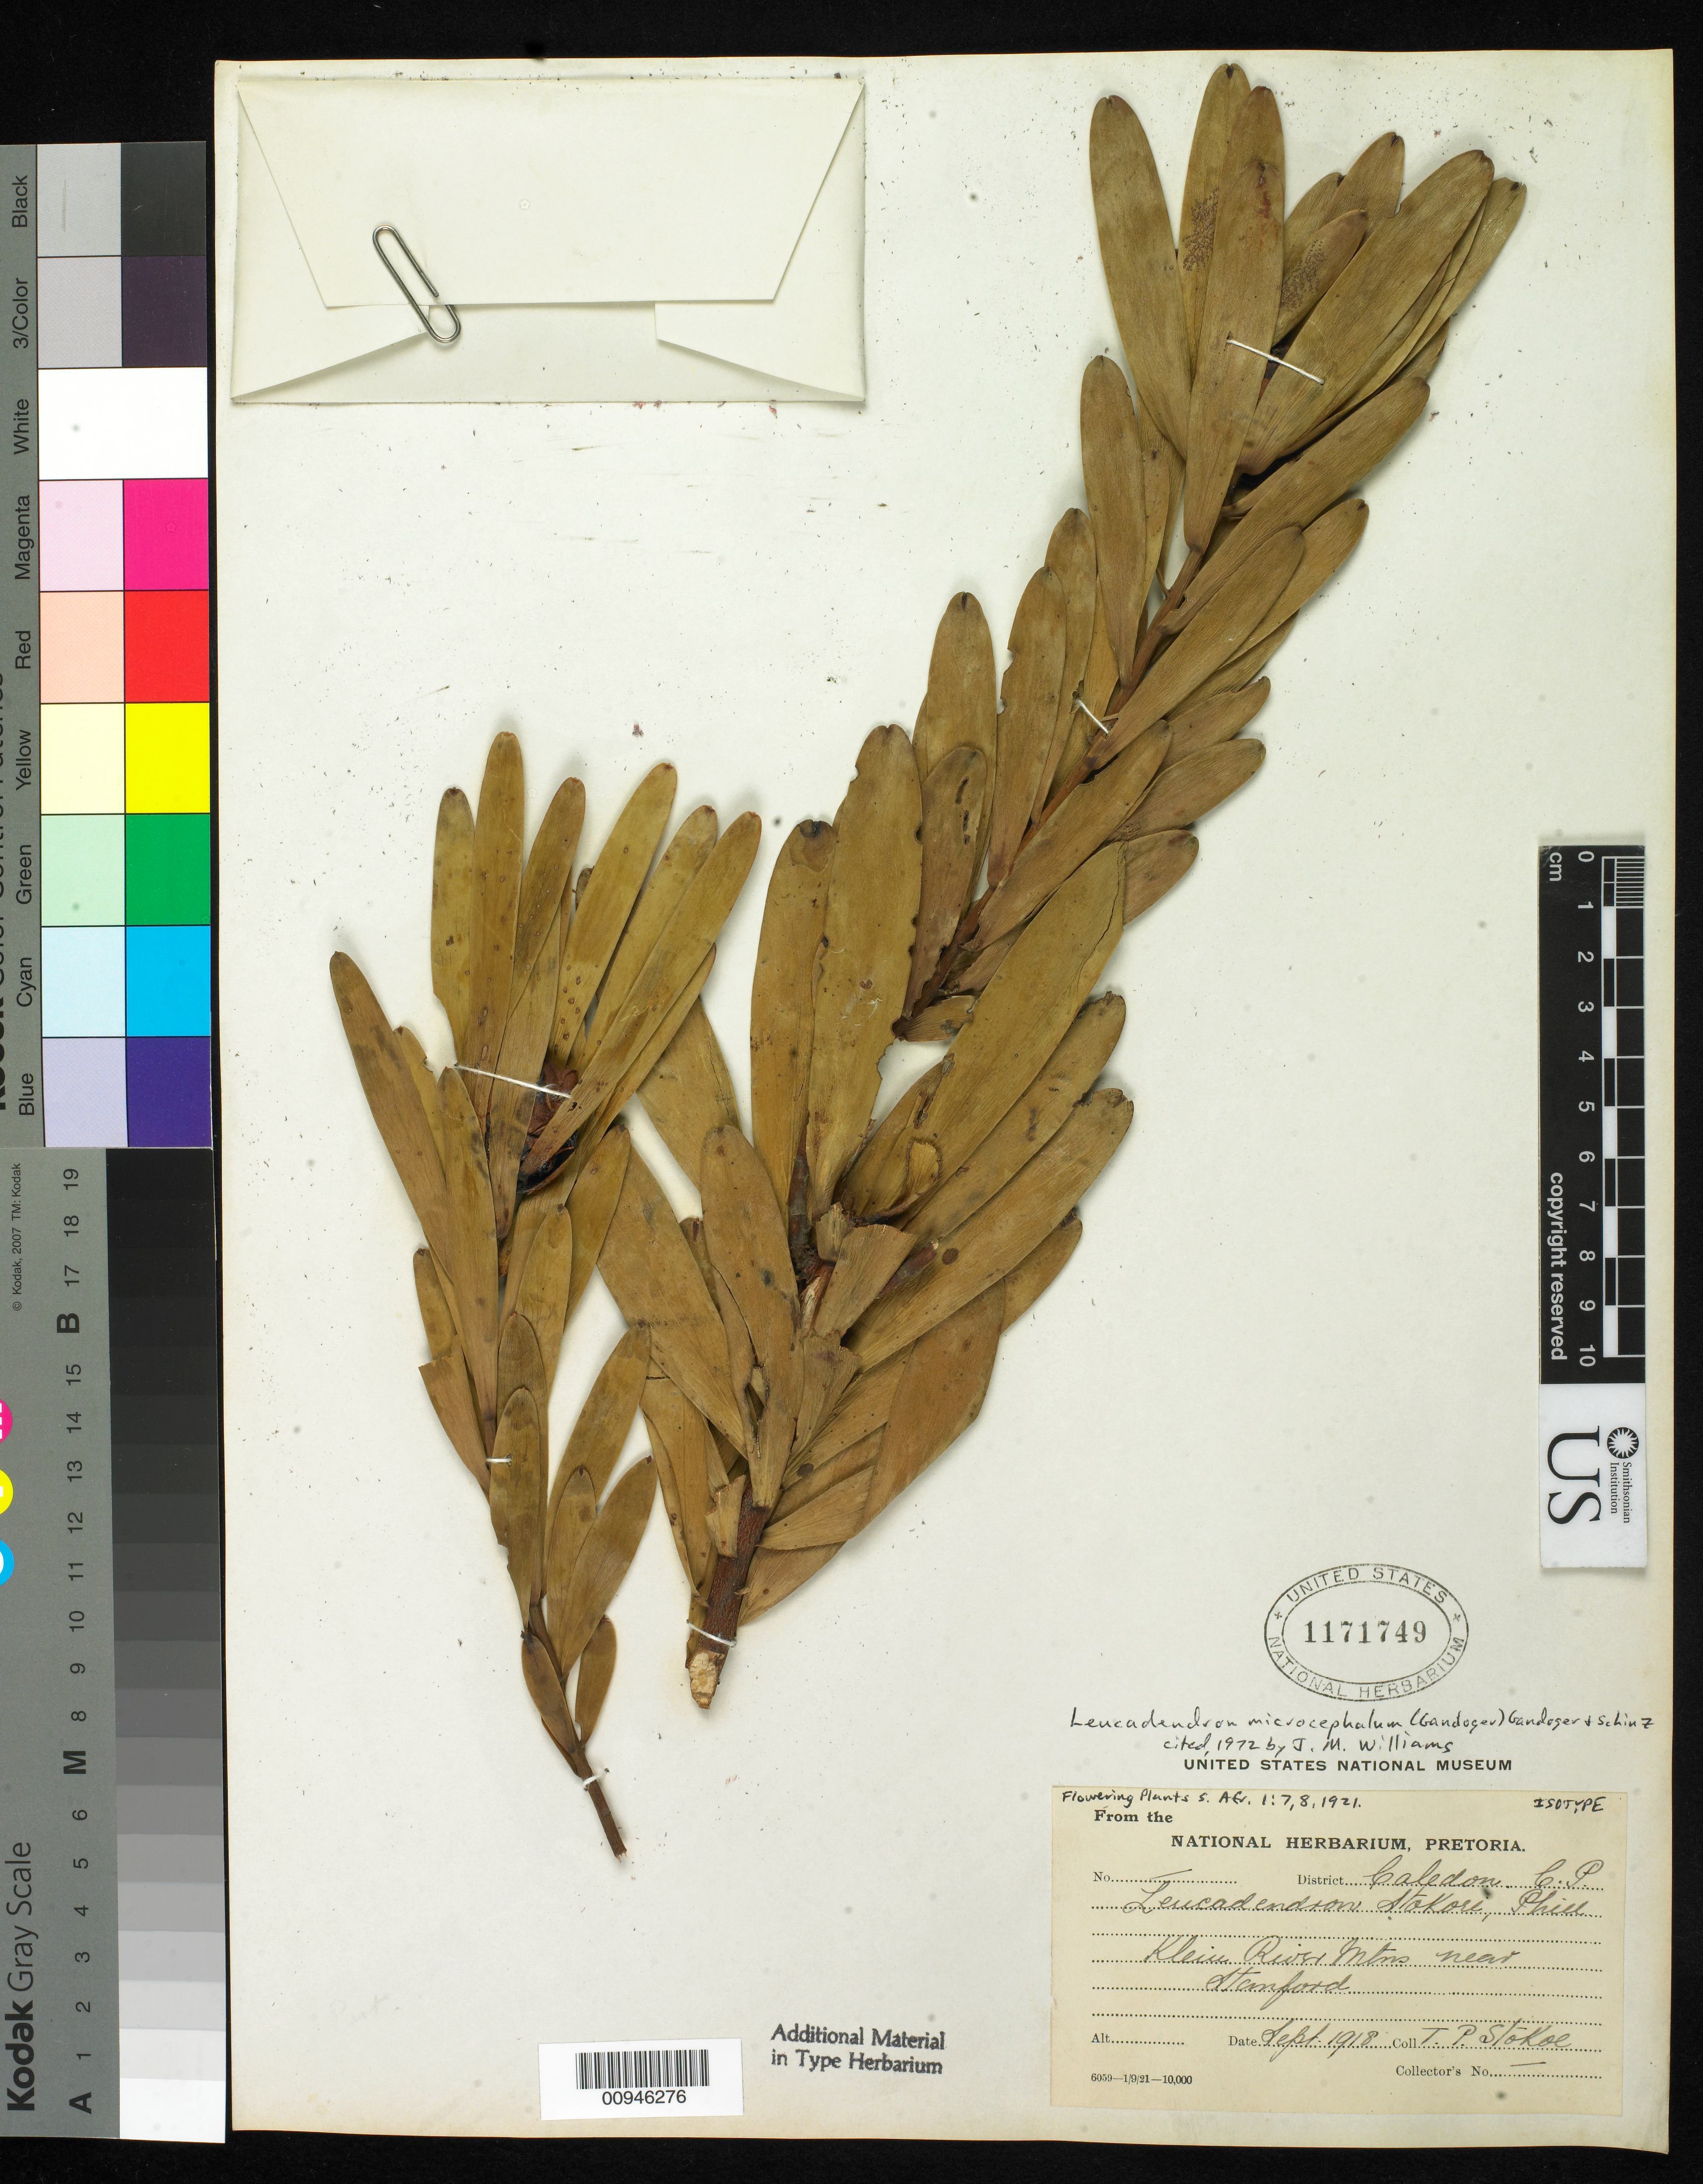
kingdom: Plantae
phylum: Tracheophyta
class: Magnoliopsida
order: Proteales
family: Proteaceae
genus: Leucadendron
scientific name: Leucadendron stokei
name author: E. Phillips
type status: Isotype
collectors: T. Stokoe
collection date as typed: Sep 1918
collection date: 1918-09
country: South Africa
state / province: Western Cape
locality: Klein River, mountains near Standford. Caledon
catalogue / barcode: US 1171749